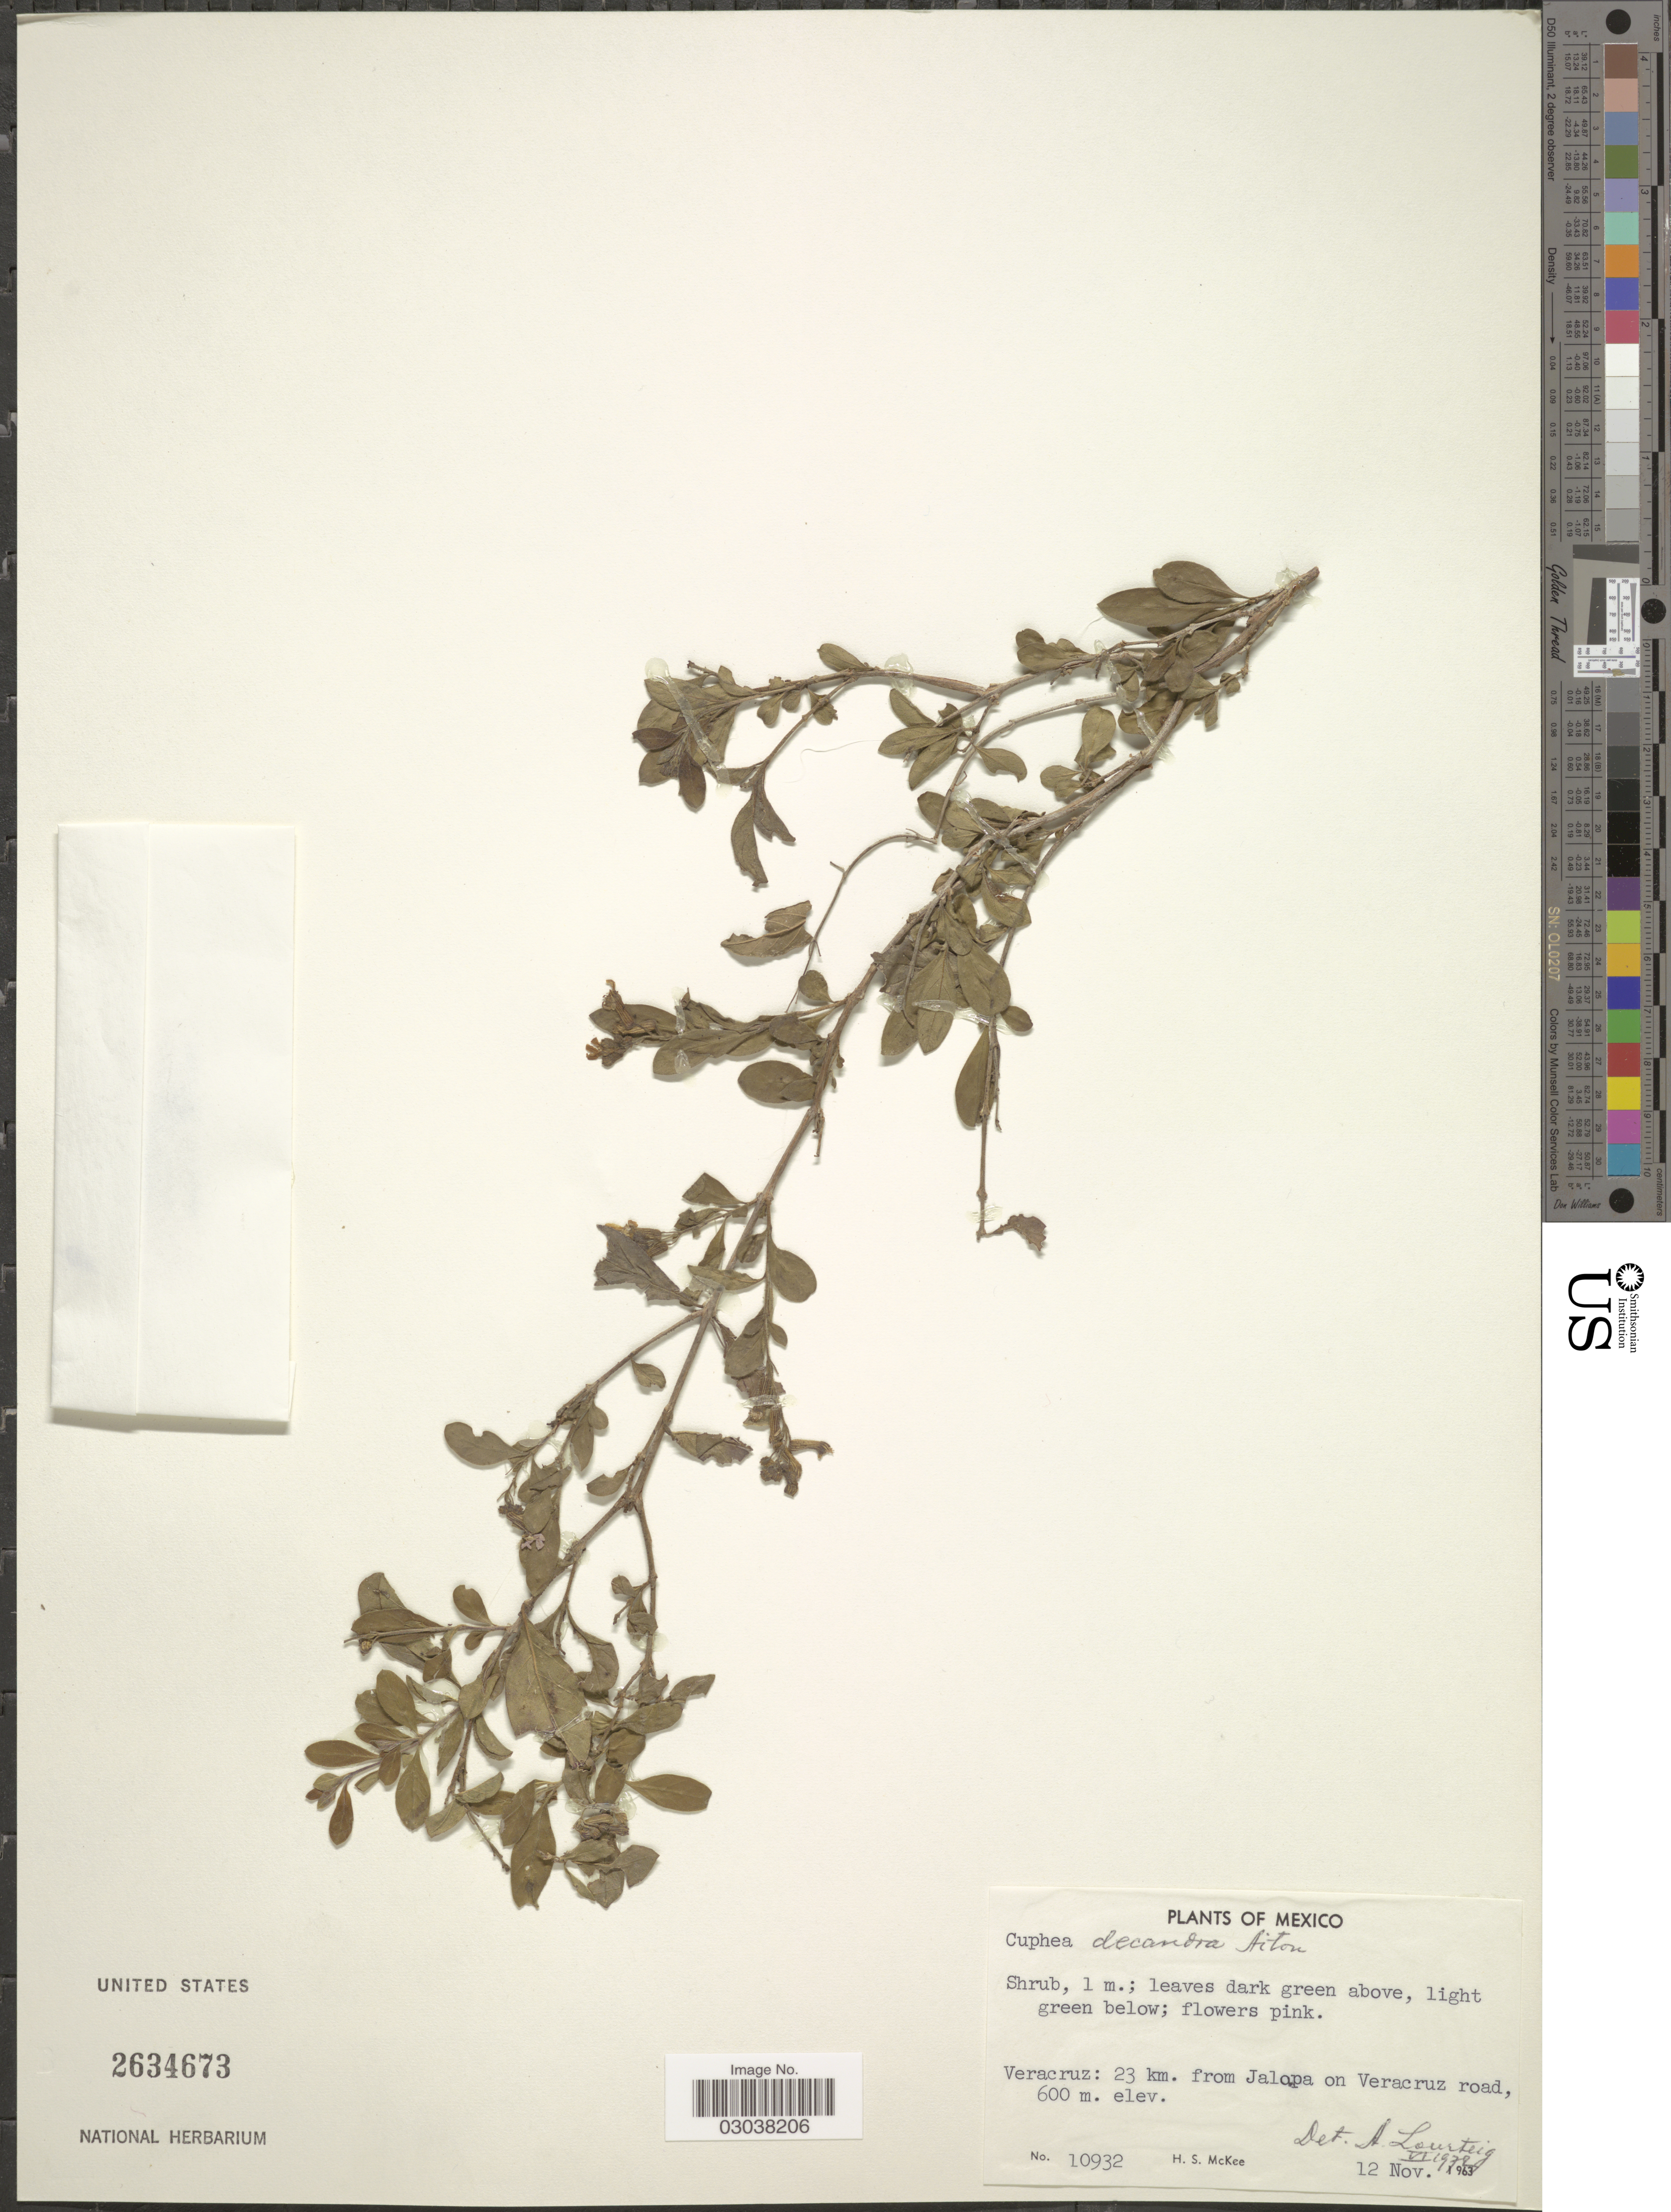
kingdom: Plantae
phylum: Tracheophyta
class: Magnoliopsida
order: Myrtales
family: Lythraceae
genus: Cuphea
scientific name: Cuphea decandra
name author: W.T. Aiton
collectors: H. S. McKee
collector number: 10932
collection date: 1963-11-12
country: Mexico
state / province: Veracruz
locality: Veracruz: 23 km. from Jalopa on Veracruz road.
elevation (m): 600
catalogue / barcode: US 2634673